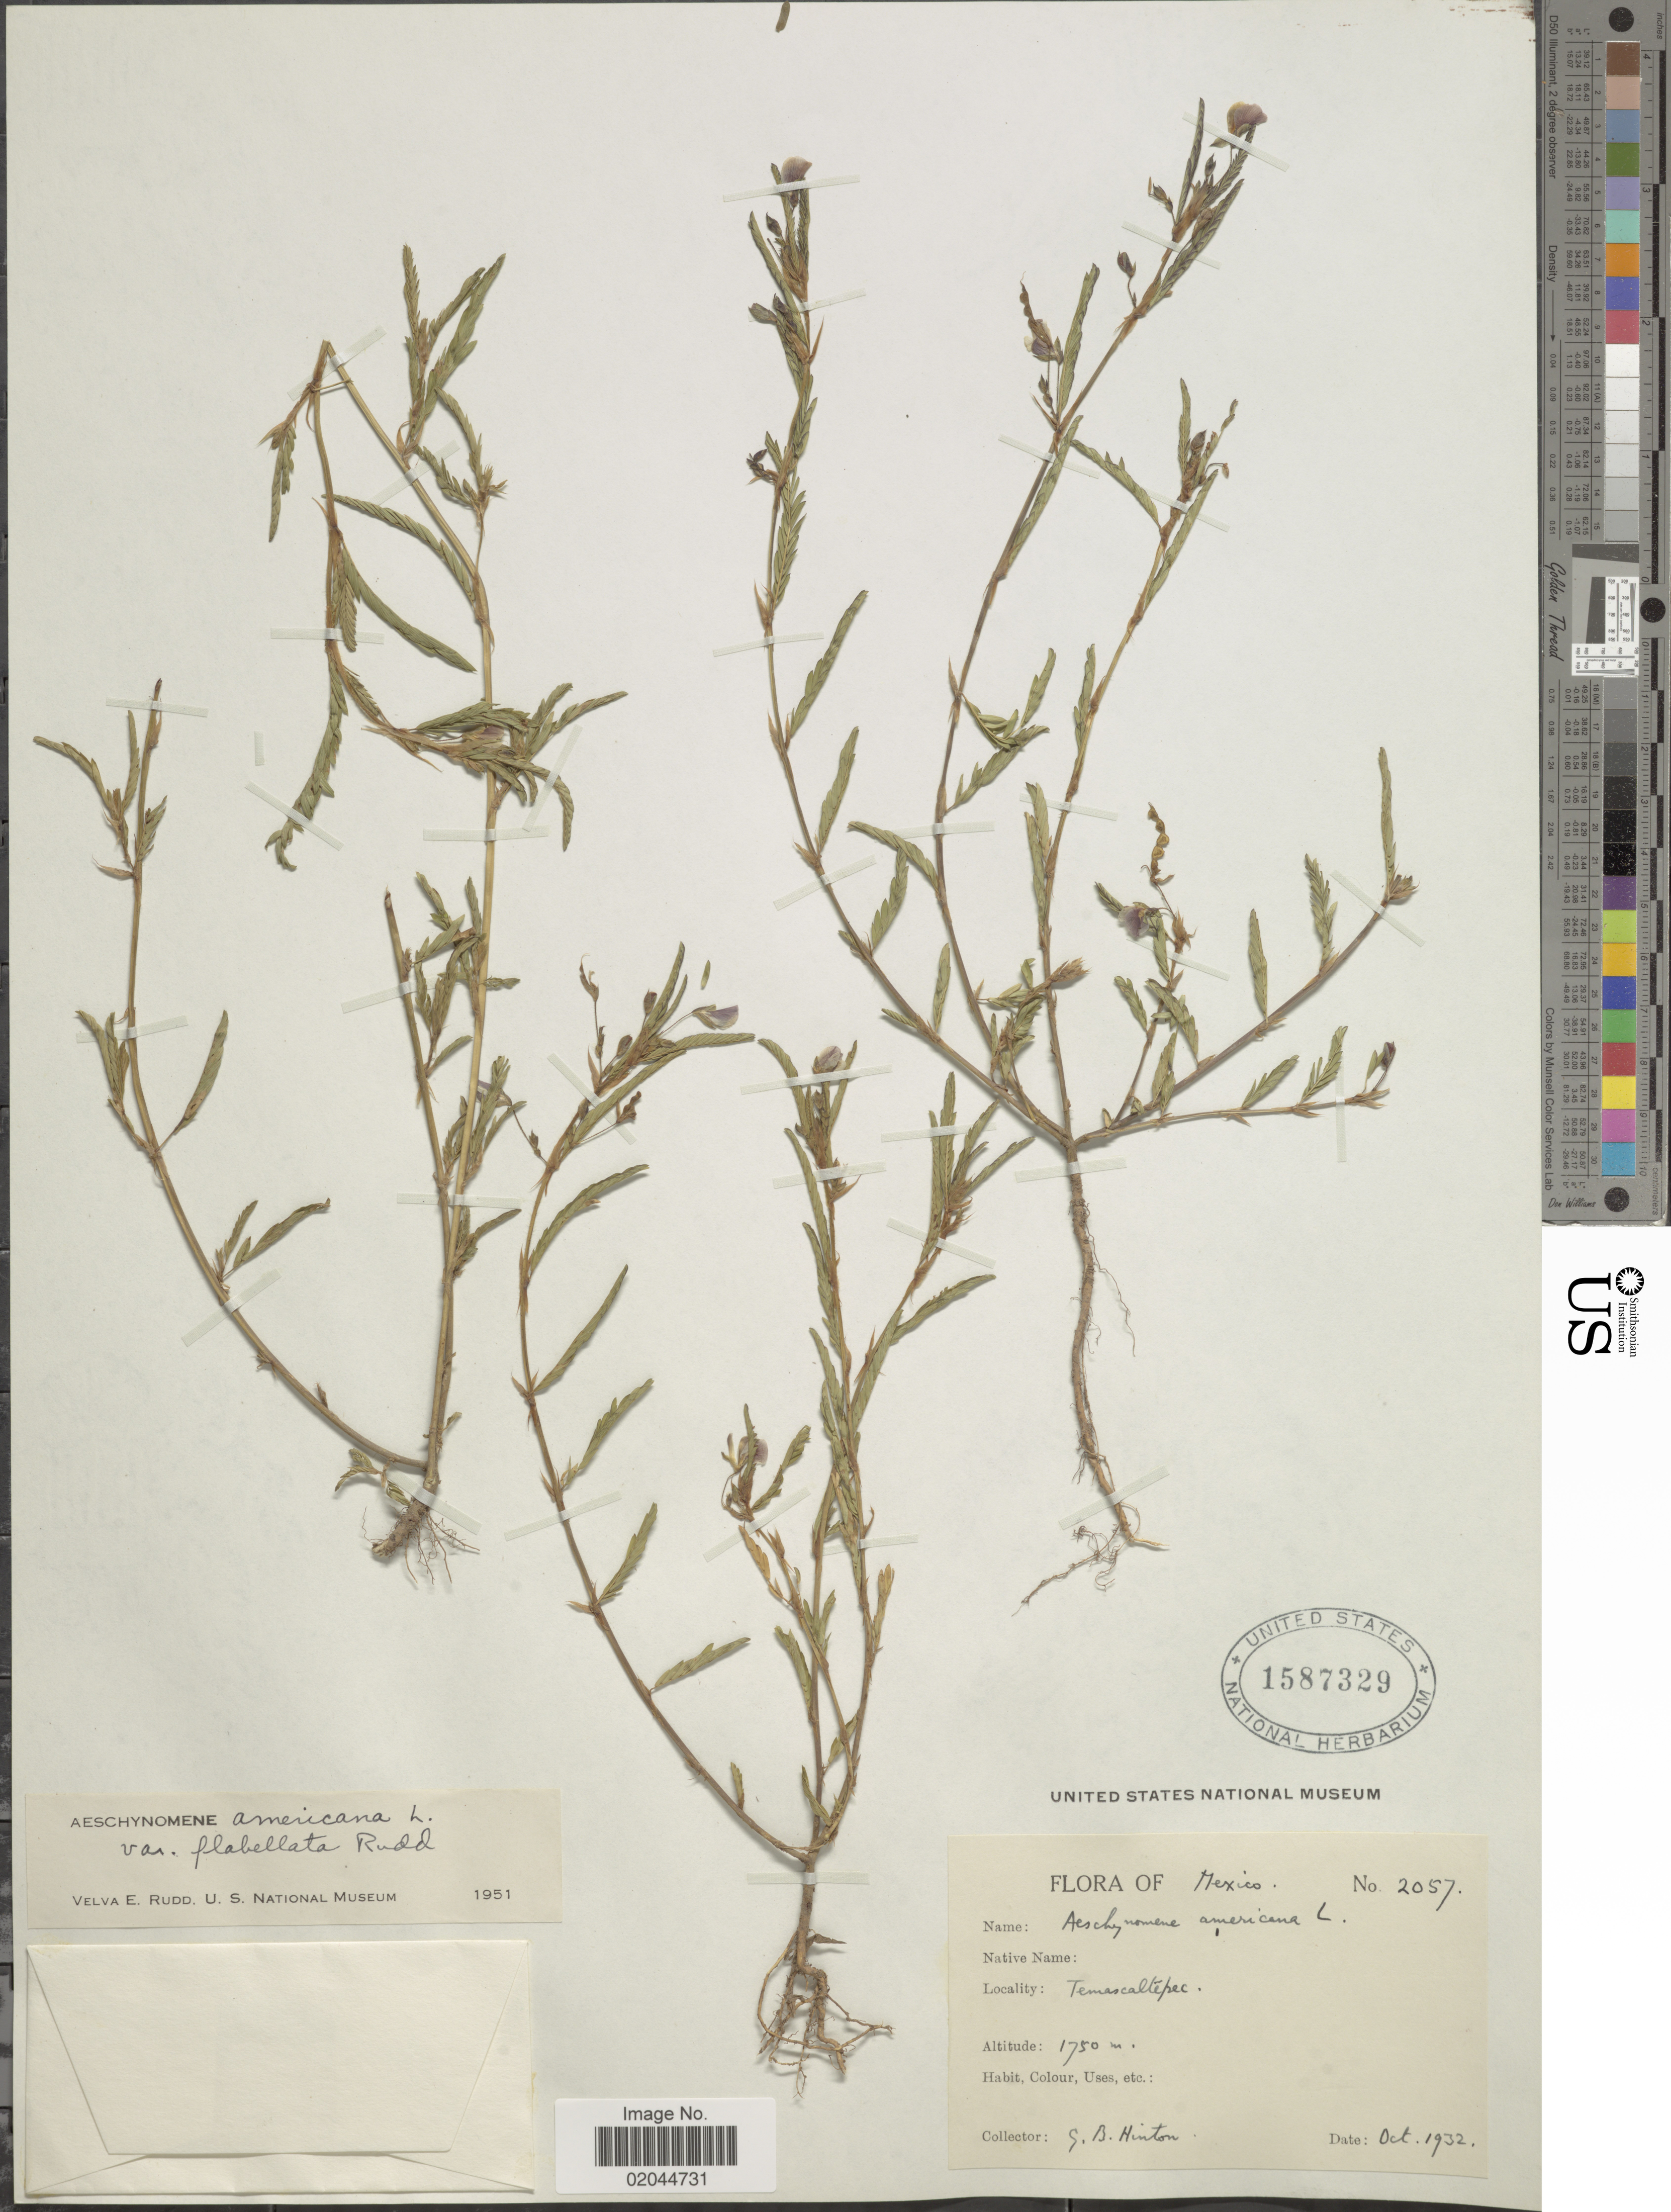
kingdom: Plantae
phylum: Tracheophyta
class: Magnoliopsida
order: Fabales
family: Fabaceae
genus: Aeschynomene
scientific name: Aeschynomene americana var. flabellata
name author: Rudd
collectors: G. B. Hinton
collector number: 2057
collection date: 1932-10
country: Mexico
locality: Temascaltepec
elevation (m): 1750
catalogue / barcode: US 1587329